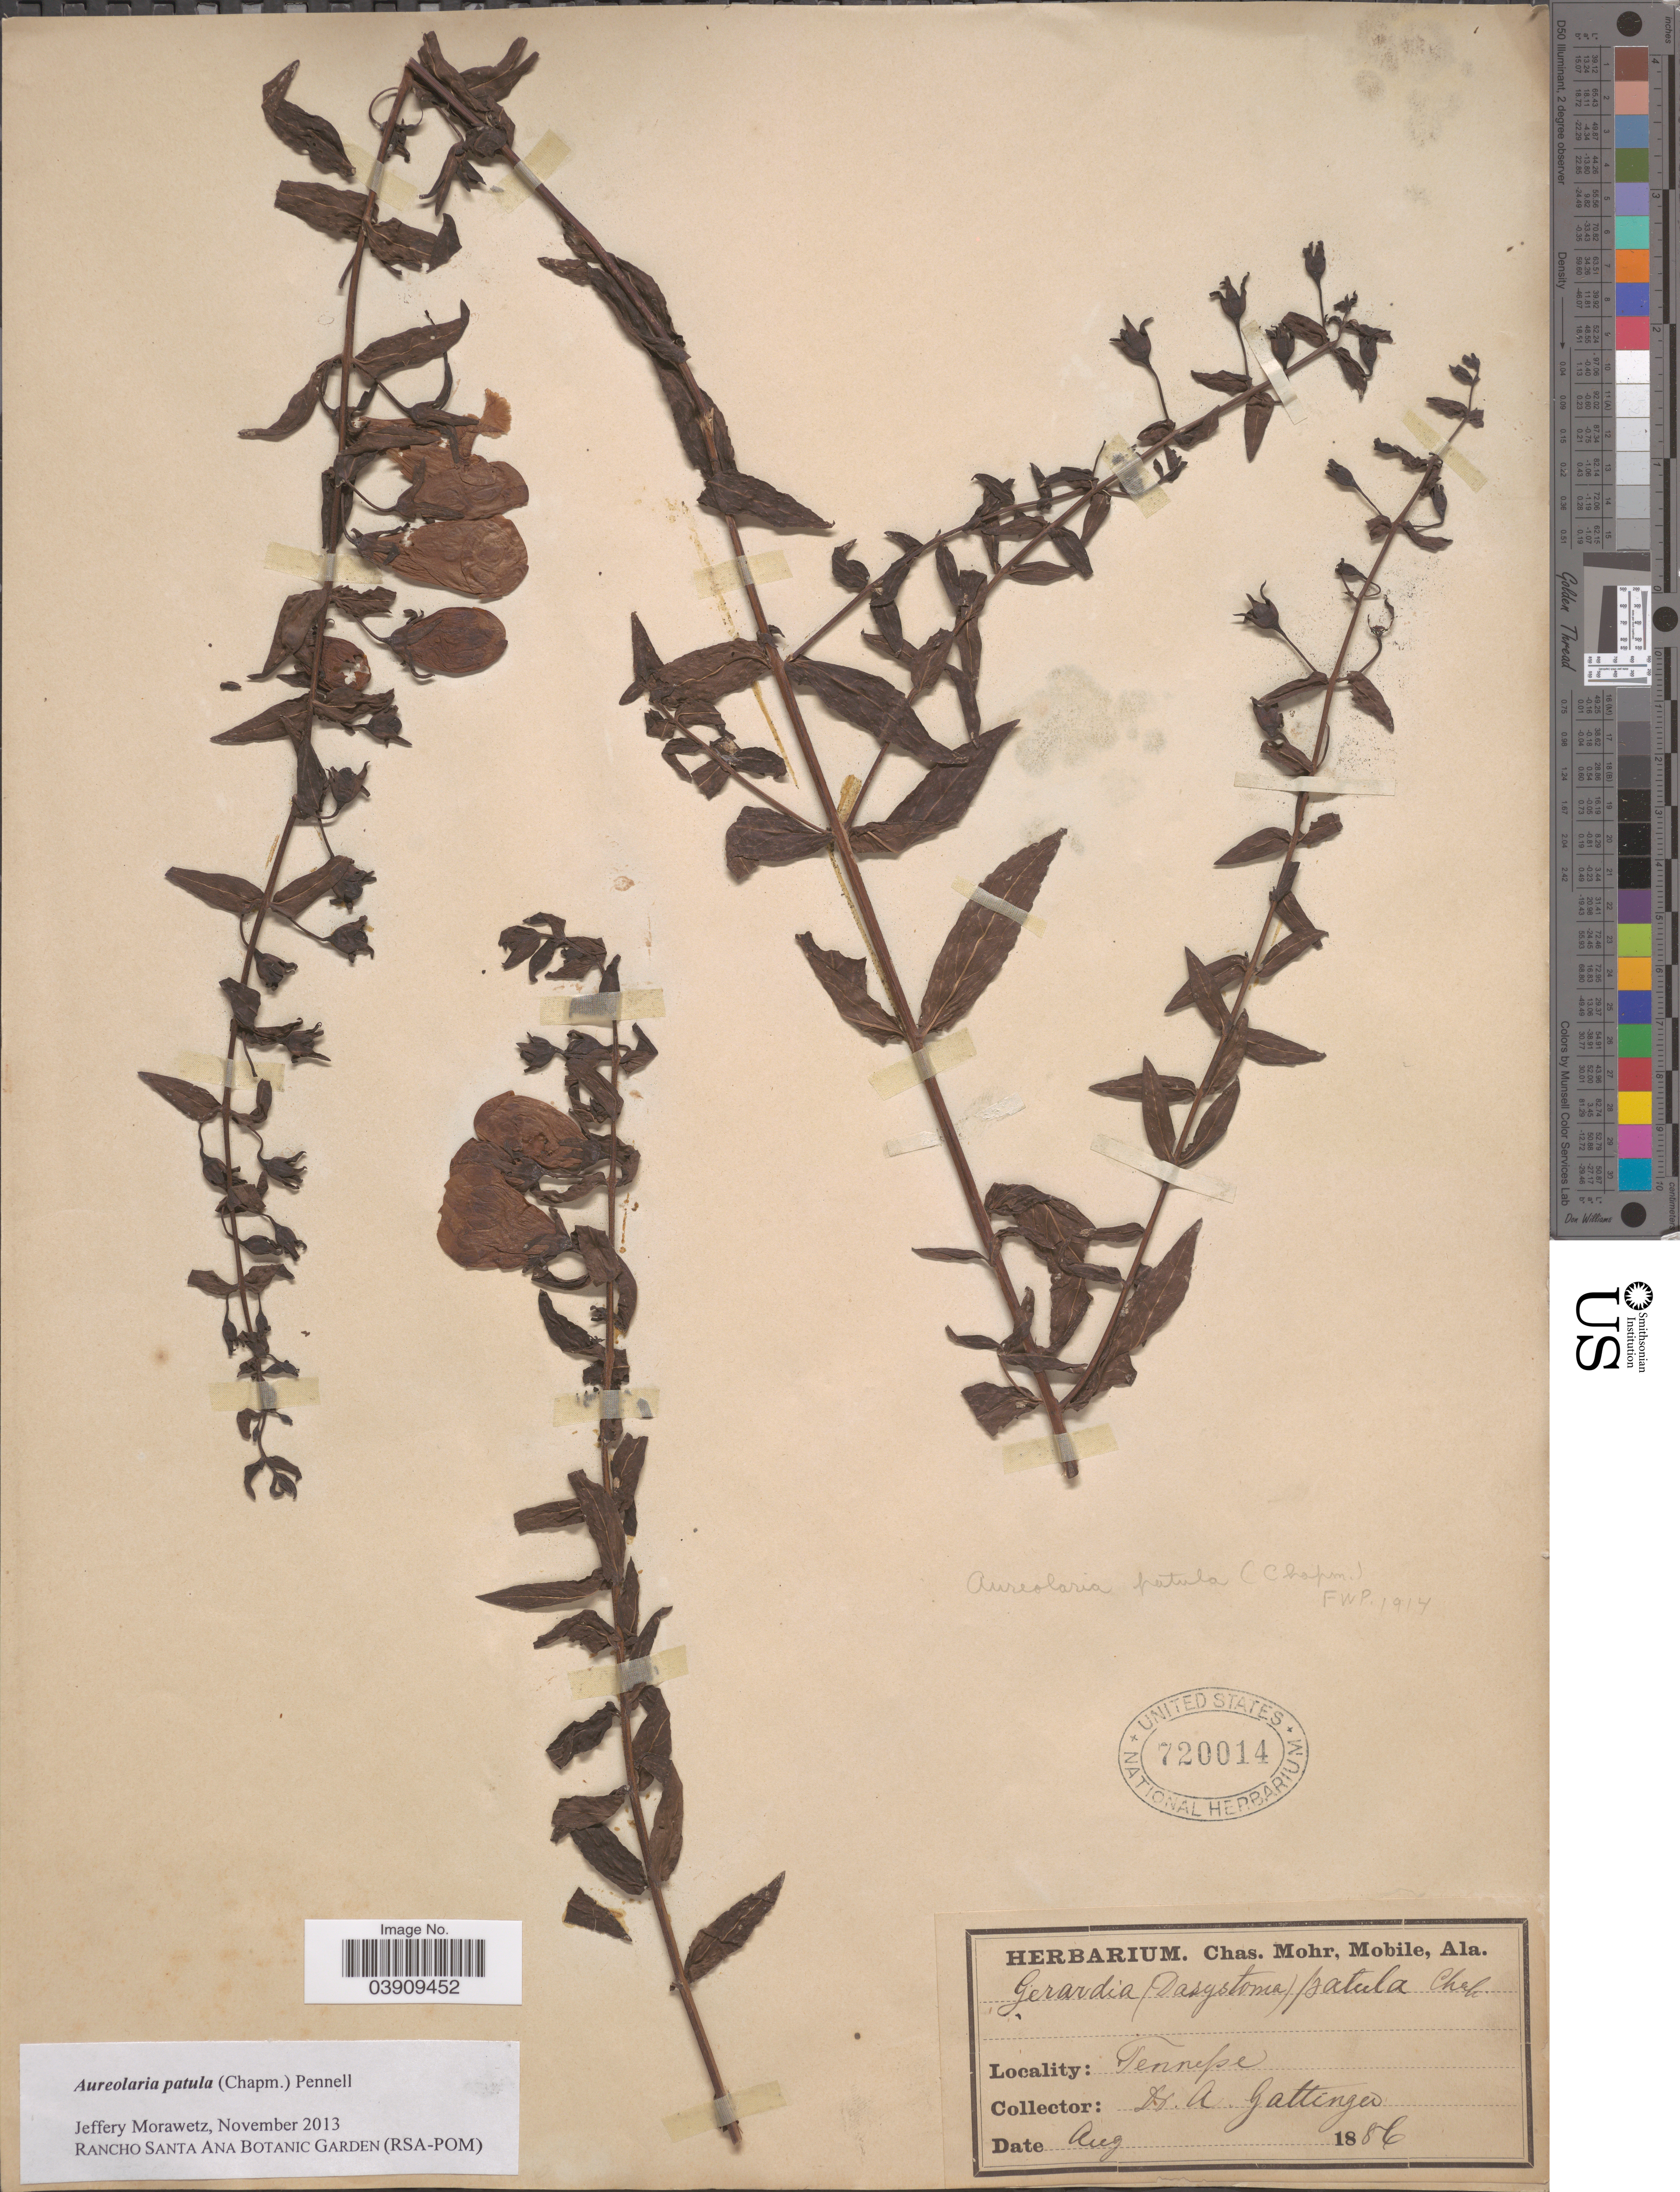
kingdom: Plantae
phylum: Tracheophyta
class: Magnoliopsida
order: Lamiales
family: Orobanchaceae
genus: Aureolaria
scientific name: Aureolaria patula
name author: (Chapm.) Pennell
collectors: A. Gattinger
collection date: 1886-08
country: United States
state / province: Tennessee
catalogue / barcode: US 720014